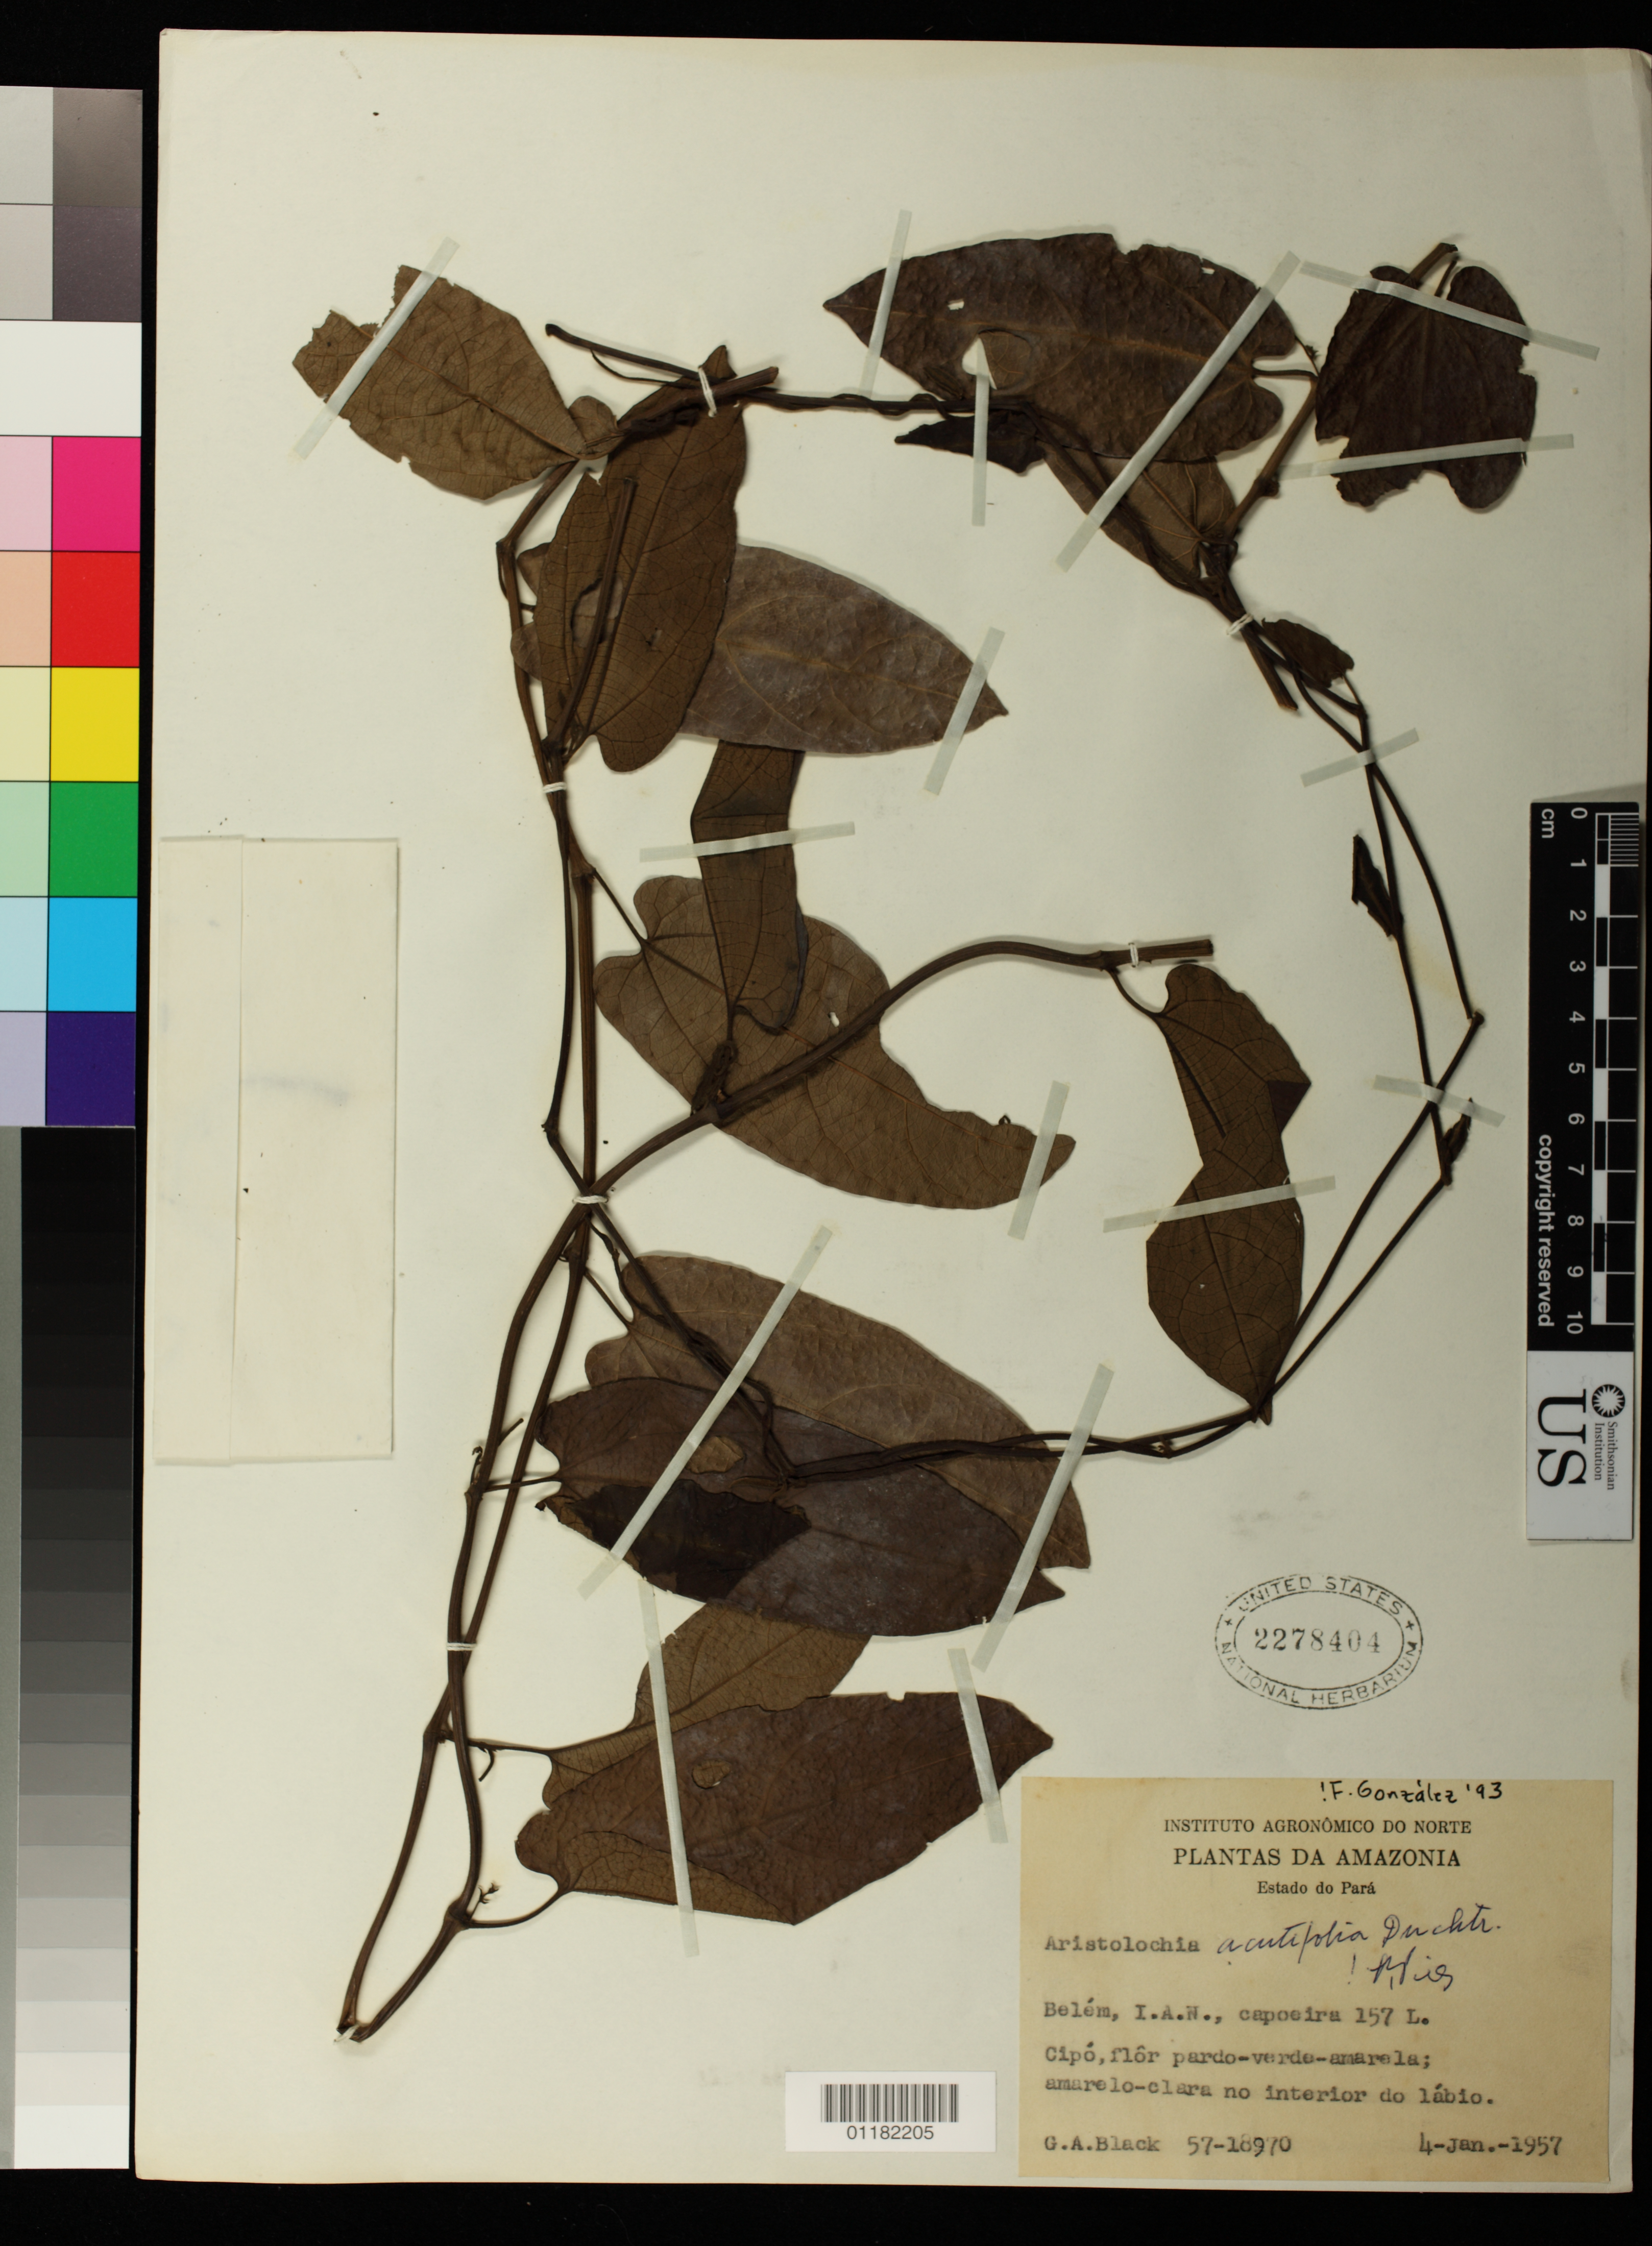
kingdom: Plantae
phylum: Tracheophyta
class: Magnoliopsida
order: Piperales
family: Aristolochiaceae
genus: Aristolochia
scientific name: Aristolochia acutifolia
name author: Duch.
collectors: G. A. Black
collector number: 57-18970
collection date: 1957-01-04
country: Brazil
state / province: Pará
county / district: Belém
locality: Belém I.A.H., Capoeira 157 L. Cipo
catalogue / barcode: US 2278404